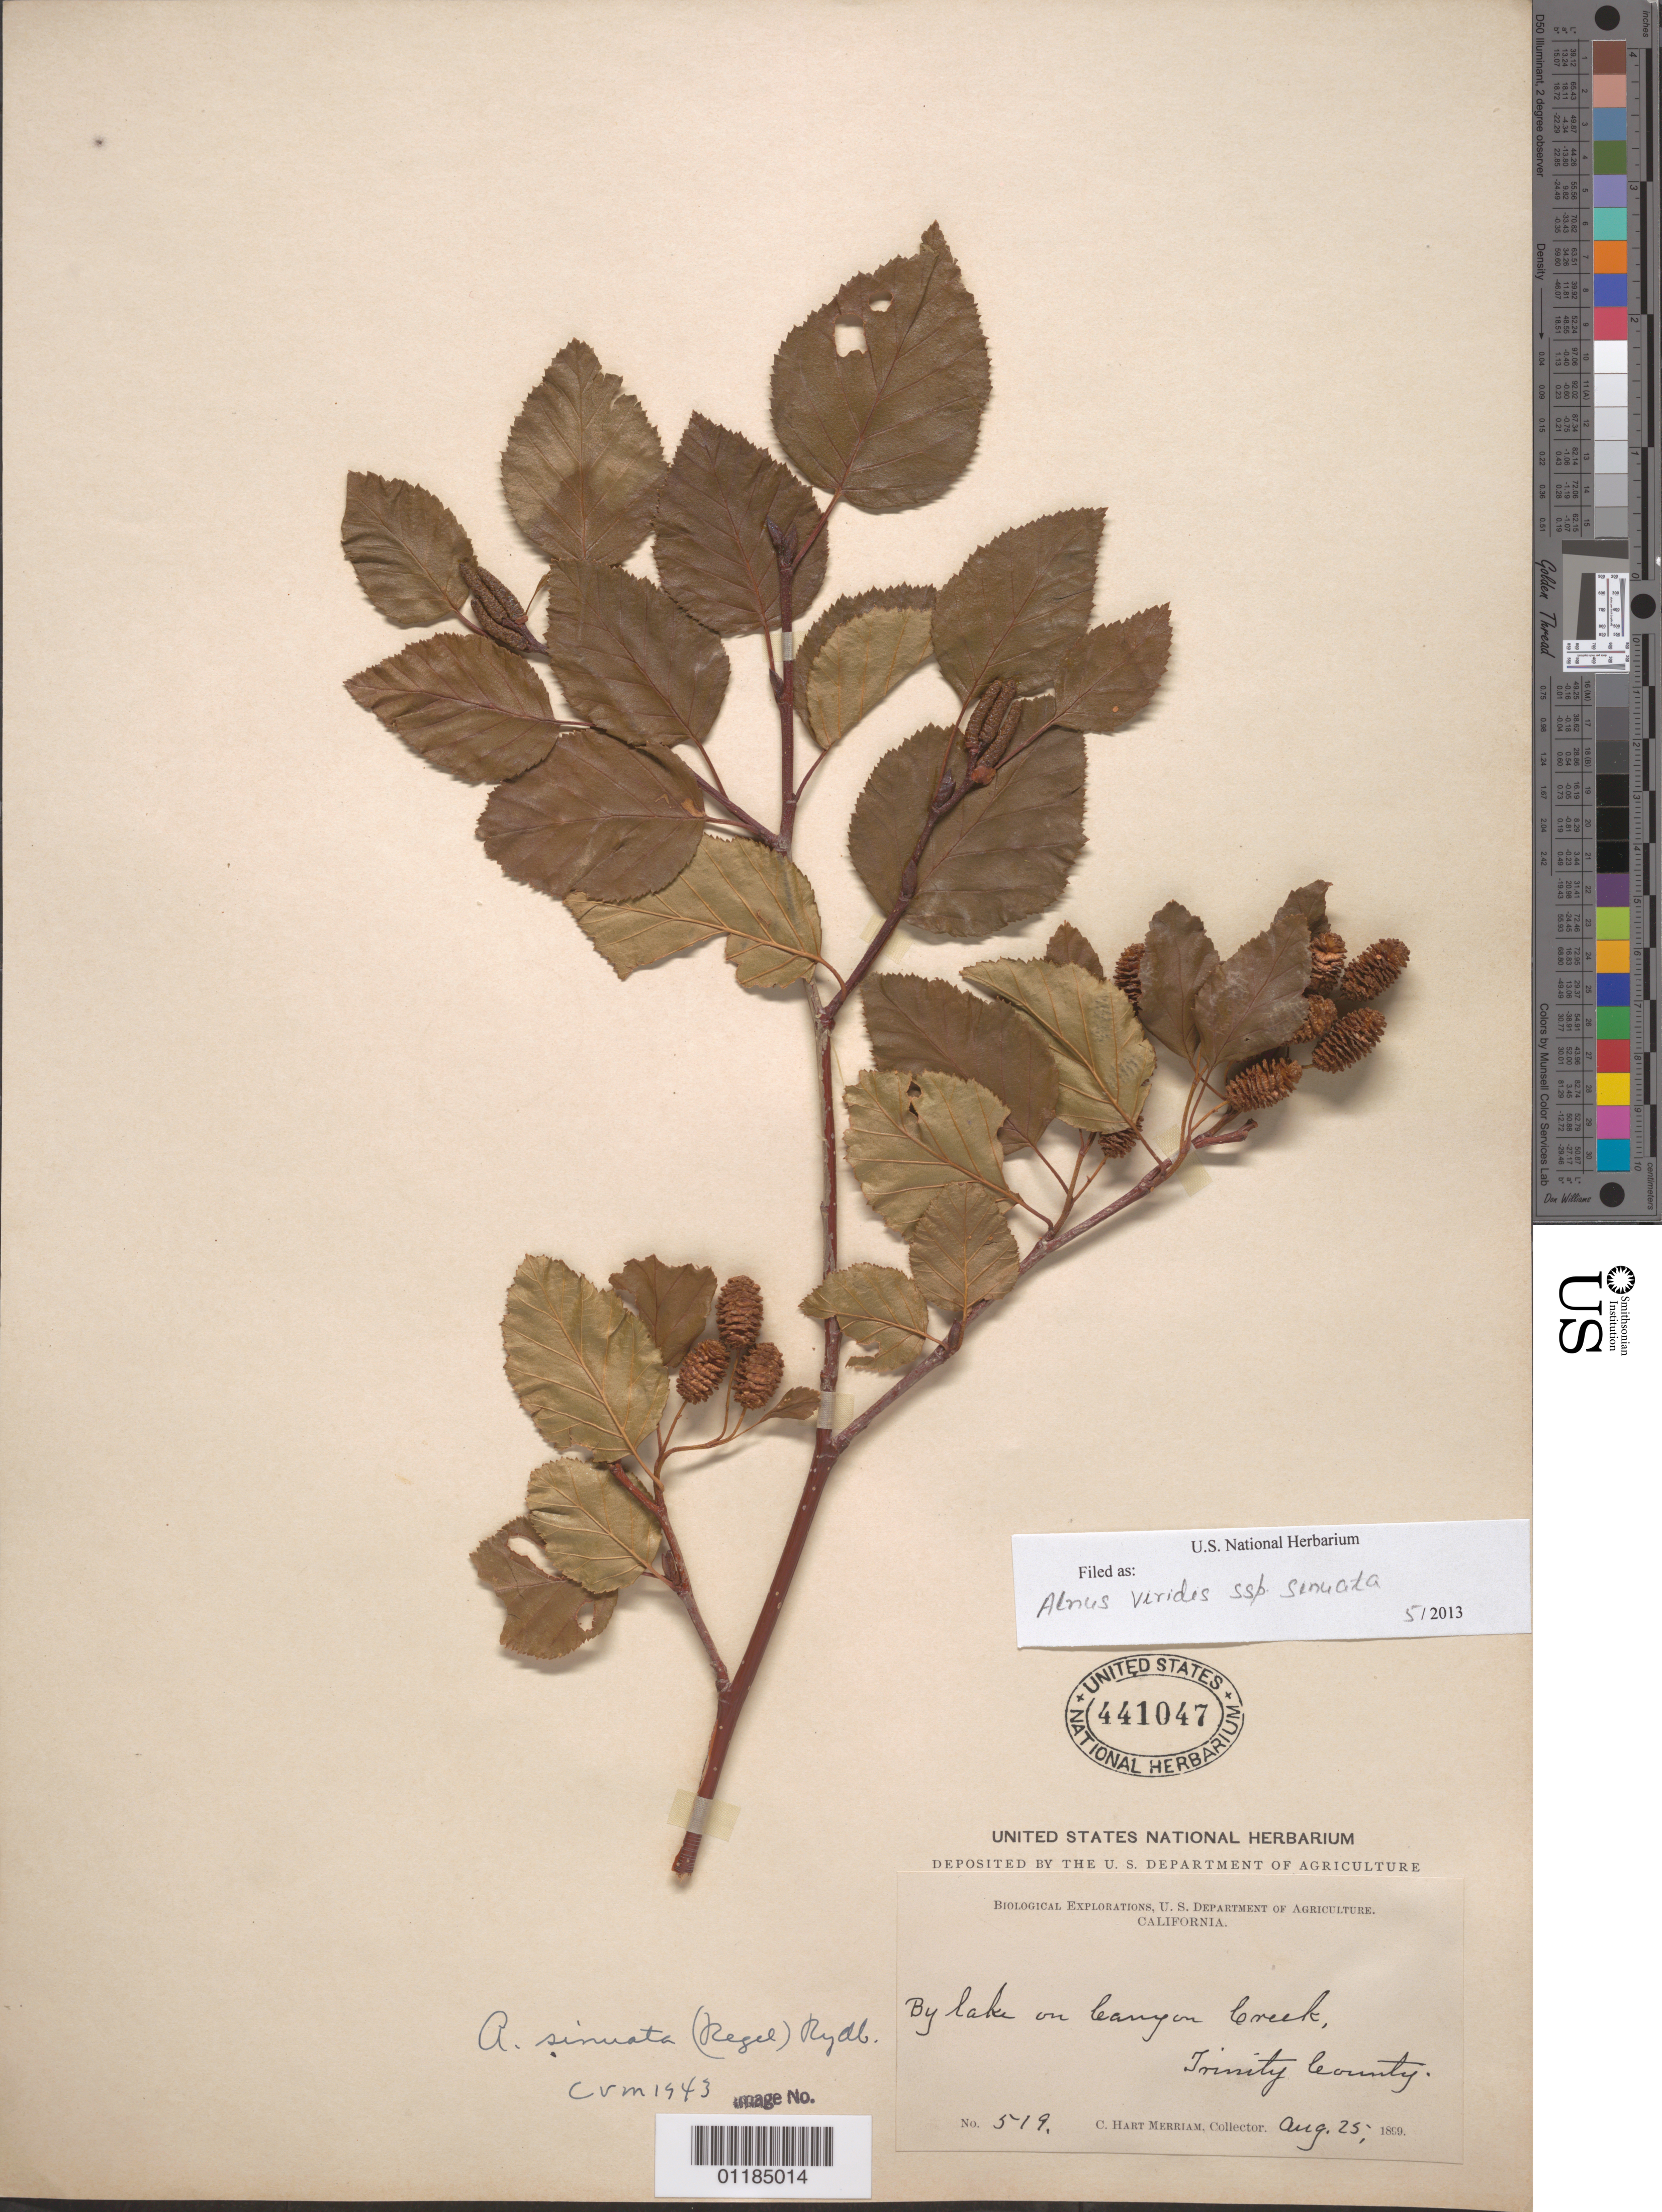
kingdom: Plantae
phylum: Tracheophyta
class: Magnoliopsida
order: Fagales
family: Betulaceae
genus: Alnus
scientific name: Alnus viridis subsp. sinuata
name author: Regel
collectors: C. Merriam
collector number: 519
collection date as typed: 25 Aug 1899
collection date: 1899-08-25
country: United States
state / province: California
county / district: Trinity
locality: By lake on Canyon Creek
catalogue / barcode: US 441047